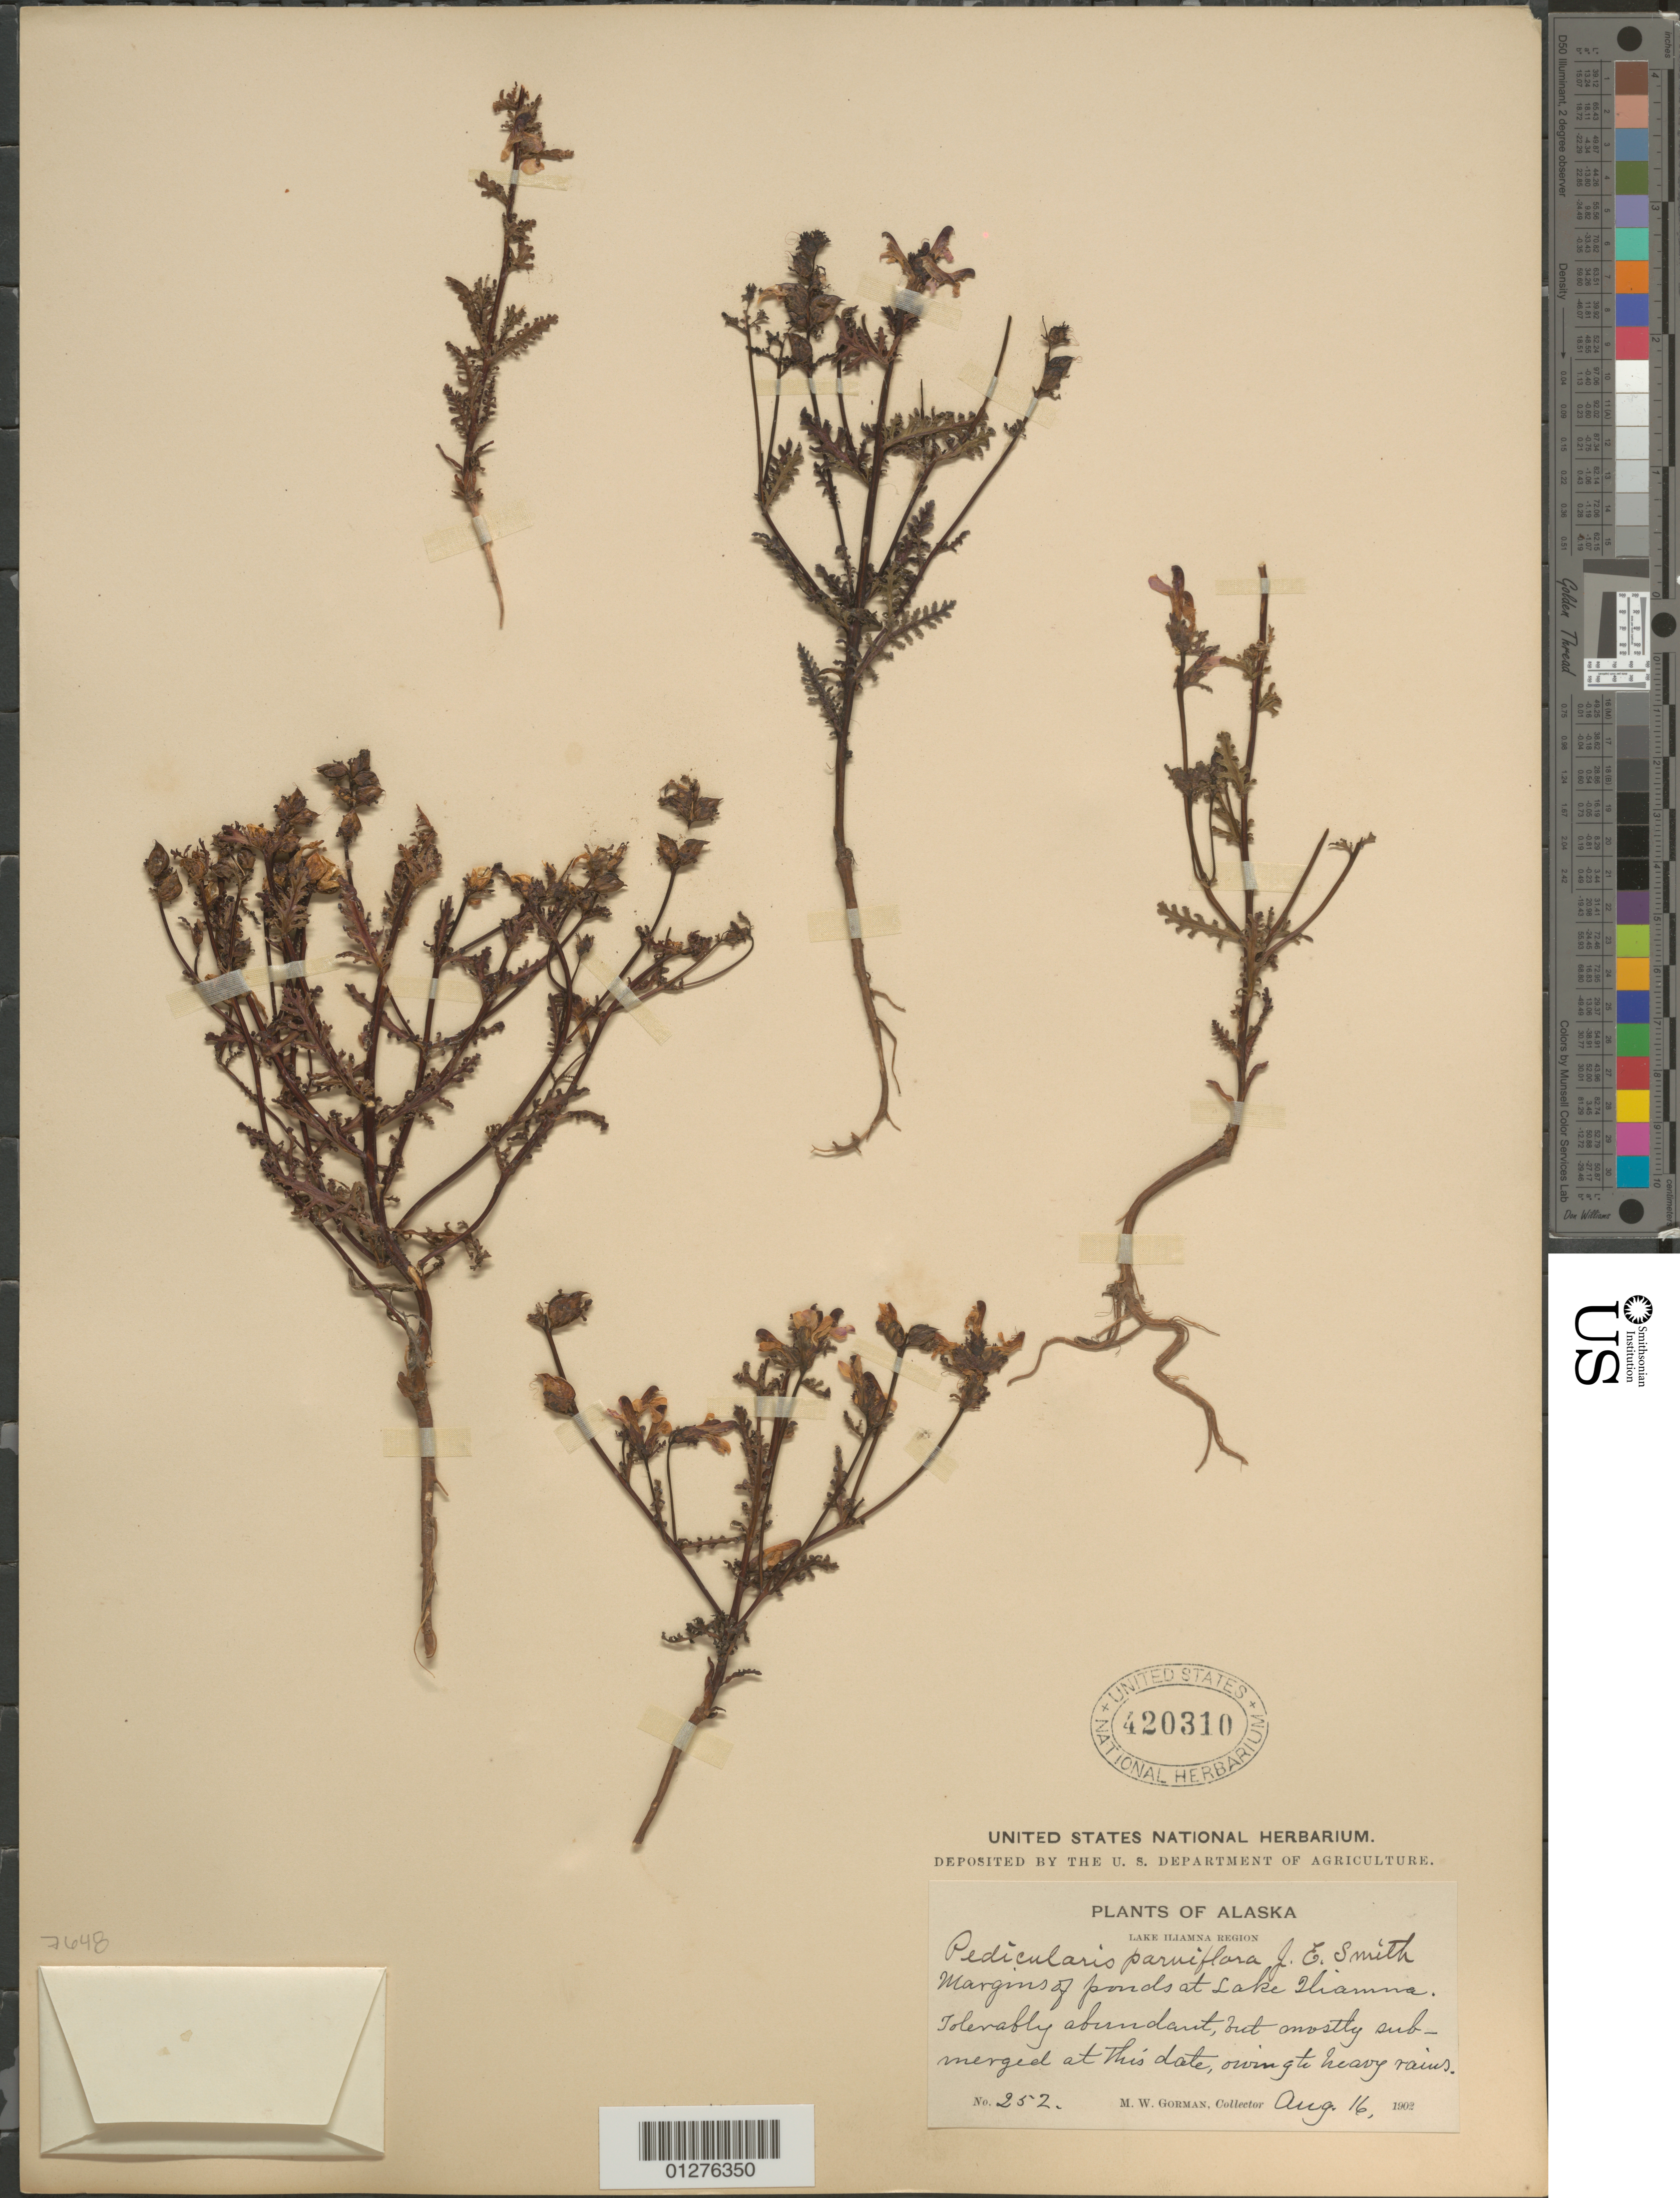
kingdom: Plantae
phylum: Tracheophyta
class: Magnoliopsida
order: Lamiales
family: Orobanchaceae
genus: Pedicularis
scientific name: Pedicularis parviflora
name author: Sm.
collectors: M. W. Gorman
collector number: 252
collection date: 1902-08-16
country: United States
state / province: Alaska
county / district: Lake And Peninsula Borough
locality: Nogheling Trail, Lake Iliamna Region.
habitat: Margins of pond.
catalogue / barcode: US 420310